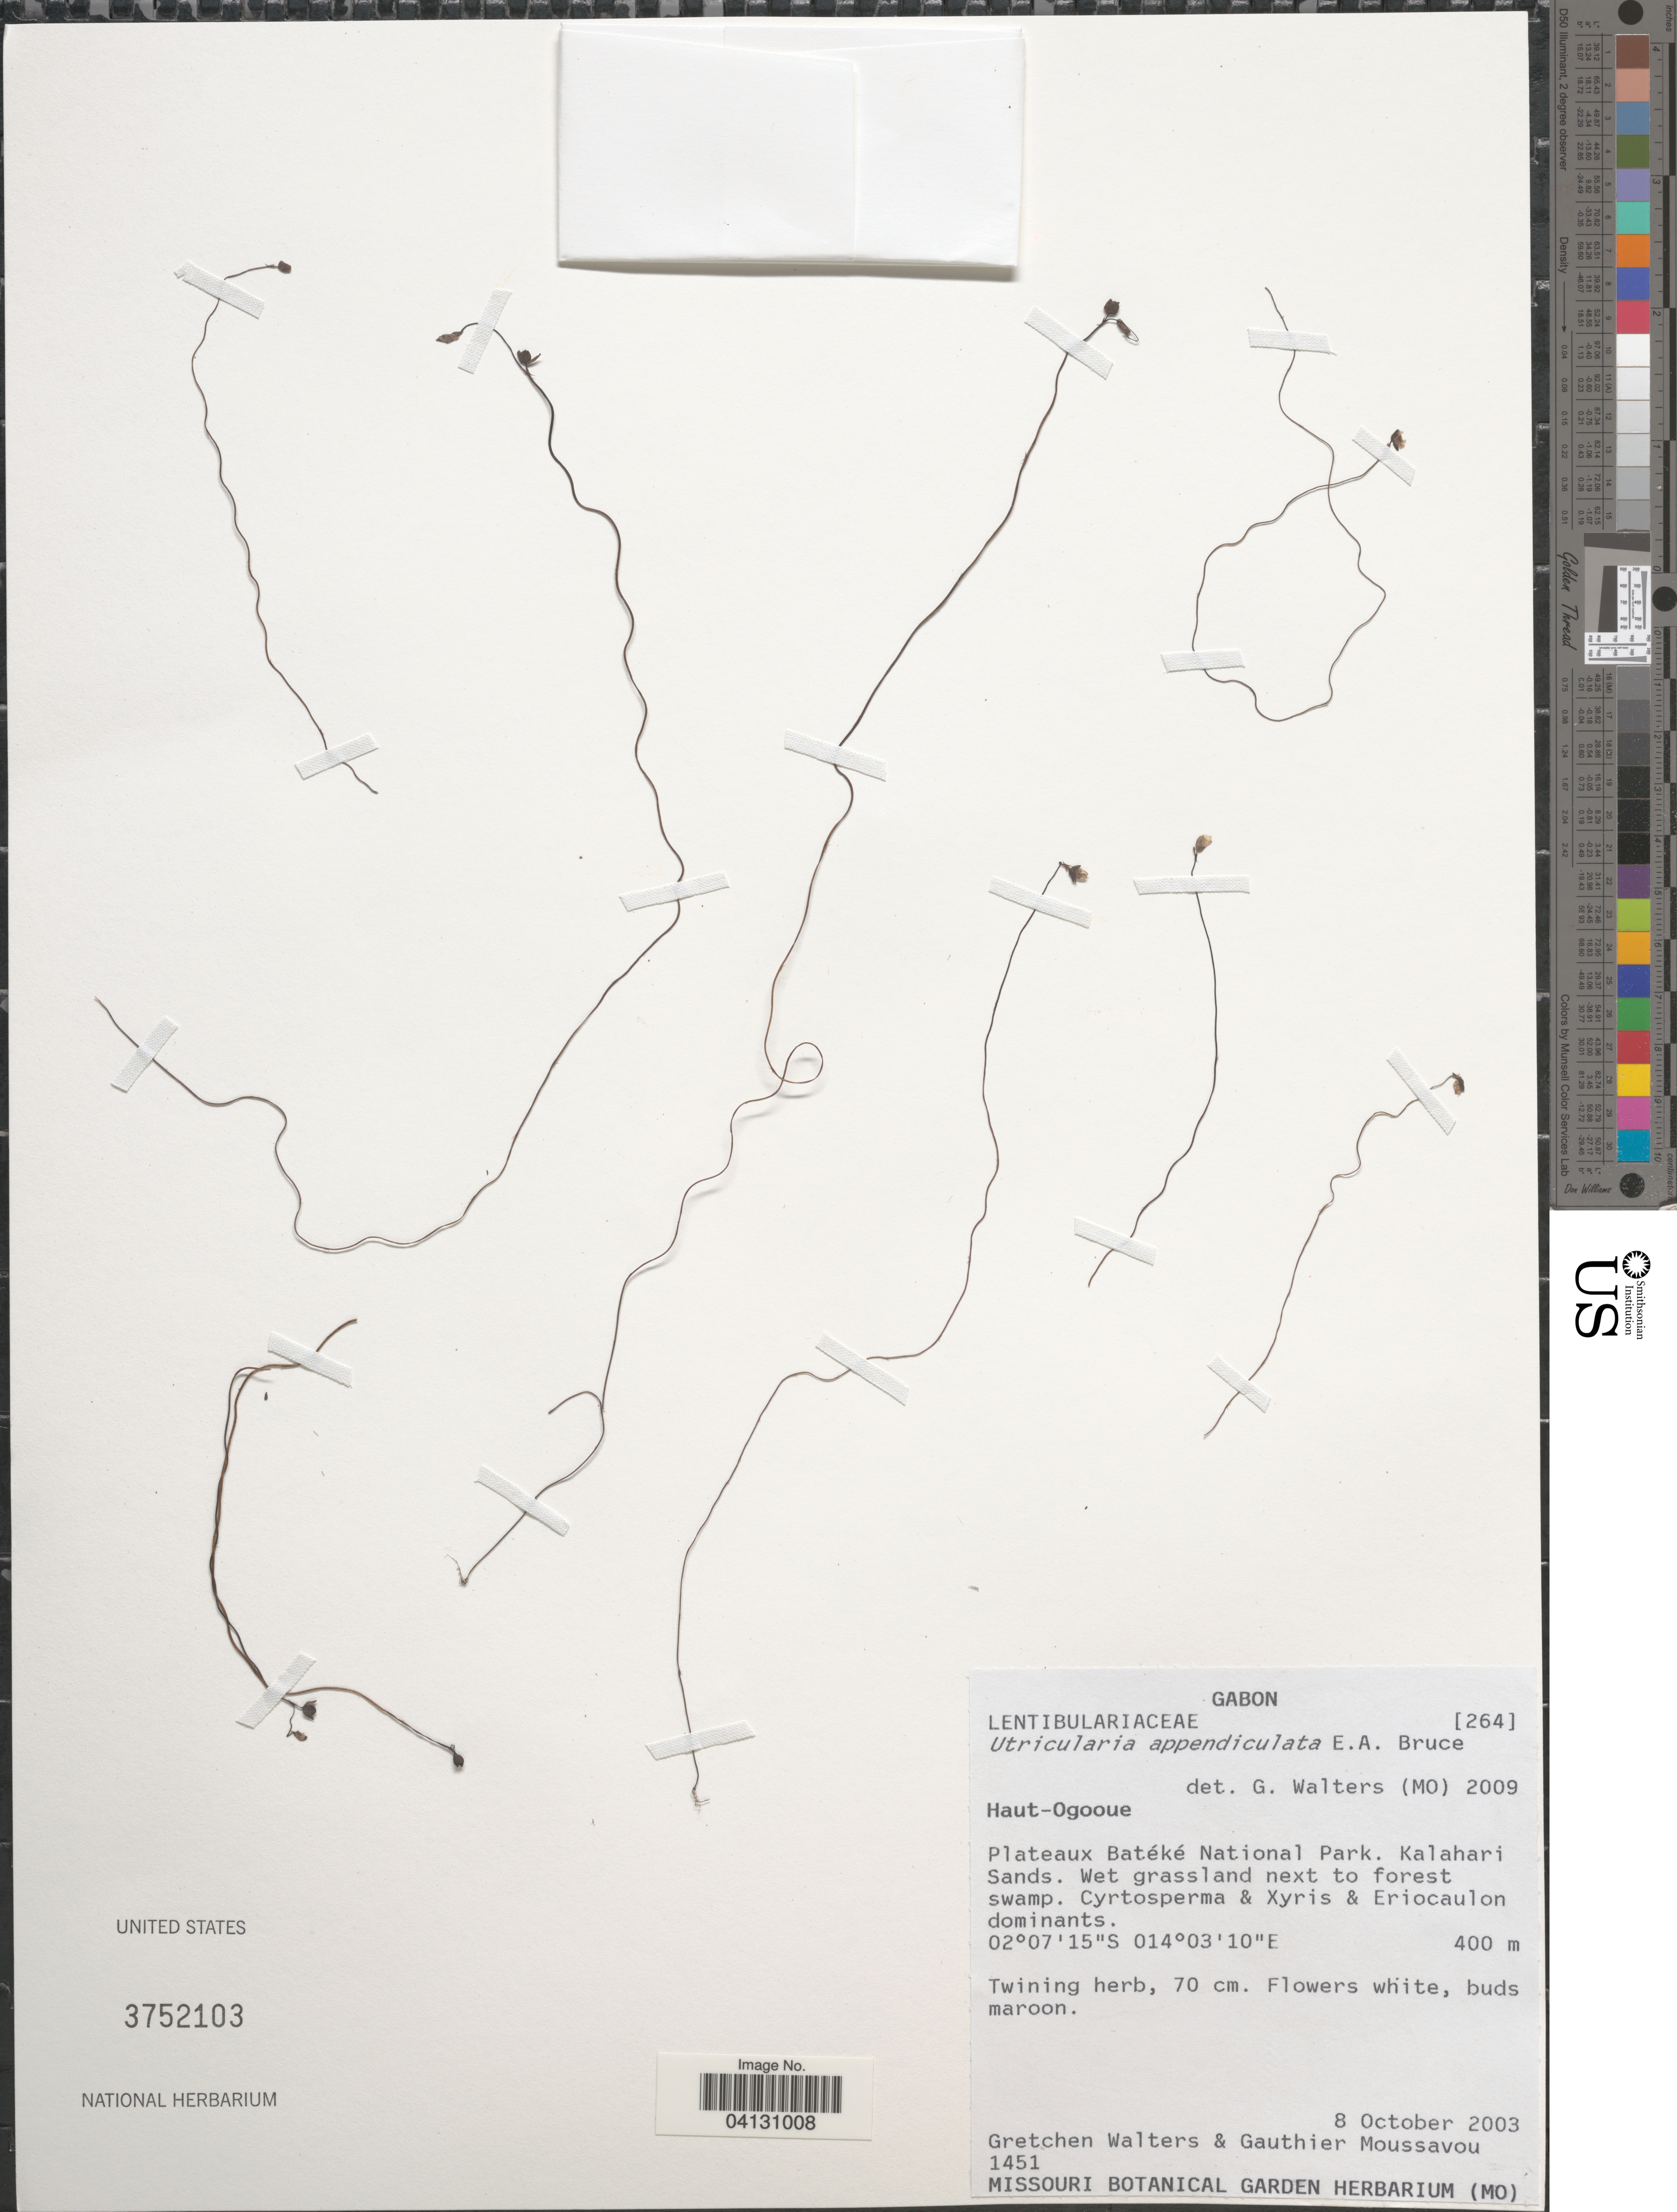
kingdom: Plantae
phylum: Tracheophyta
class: Magnoliopsida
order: Lamiales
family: Lentibulariaceae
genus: Utricularia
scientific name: Utricularia appendiculata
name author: E.A. Bruce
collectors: G. Walters & G. Moussavou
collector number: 1451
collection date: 2003-10-08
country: Gabon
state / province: Haut-Ogooue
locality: Plateaux Batéké National Park. Kalahari Sands.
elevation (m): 400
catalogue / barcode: US 3752103